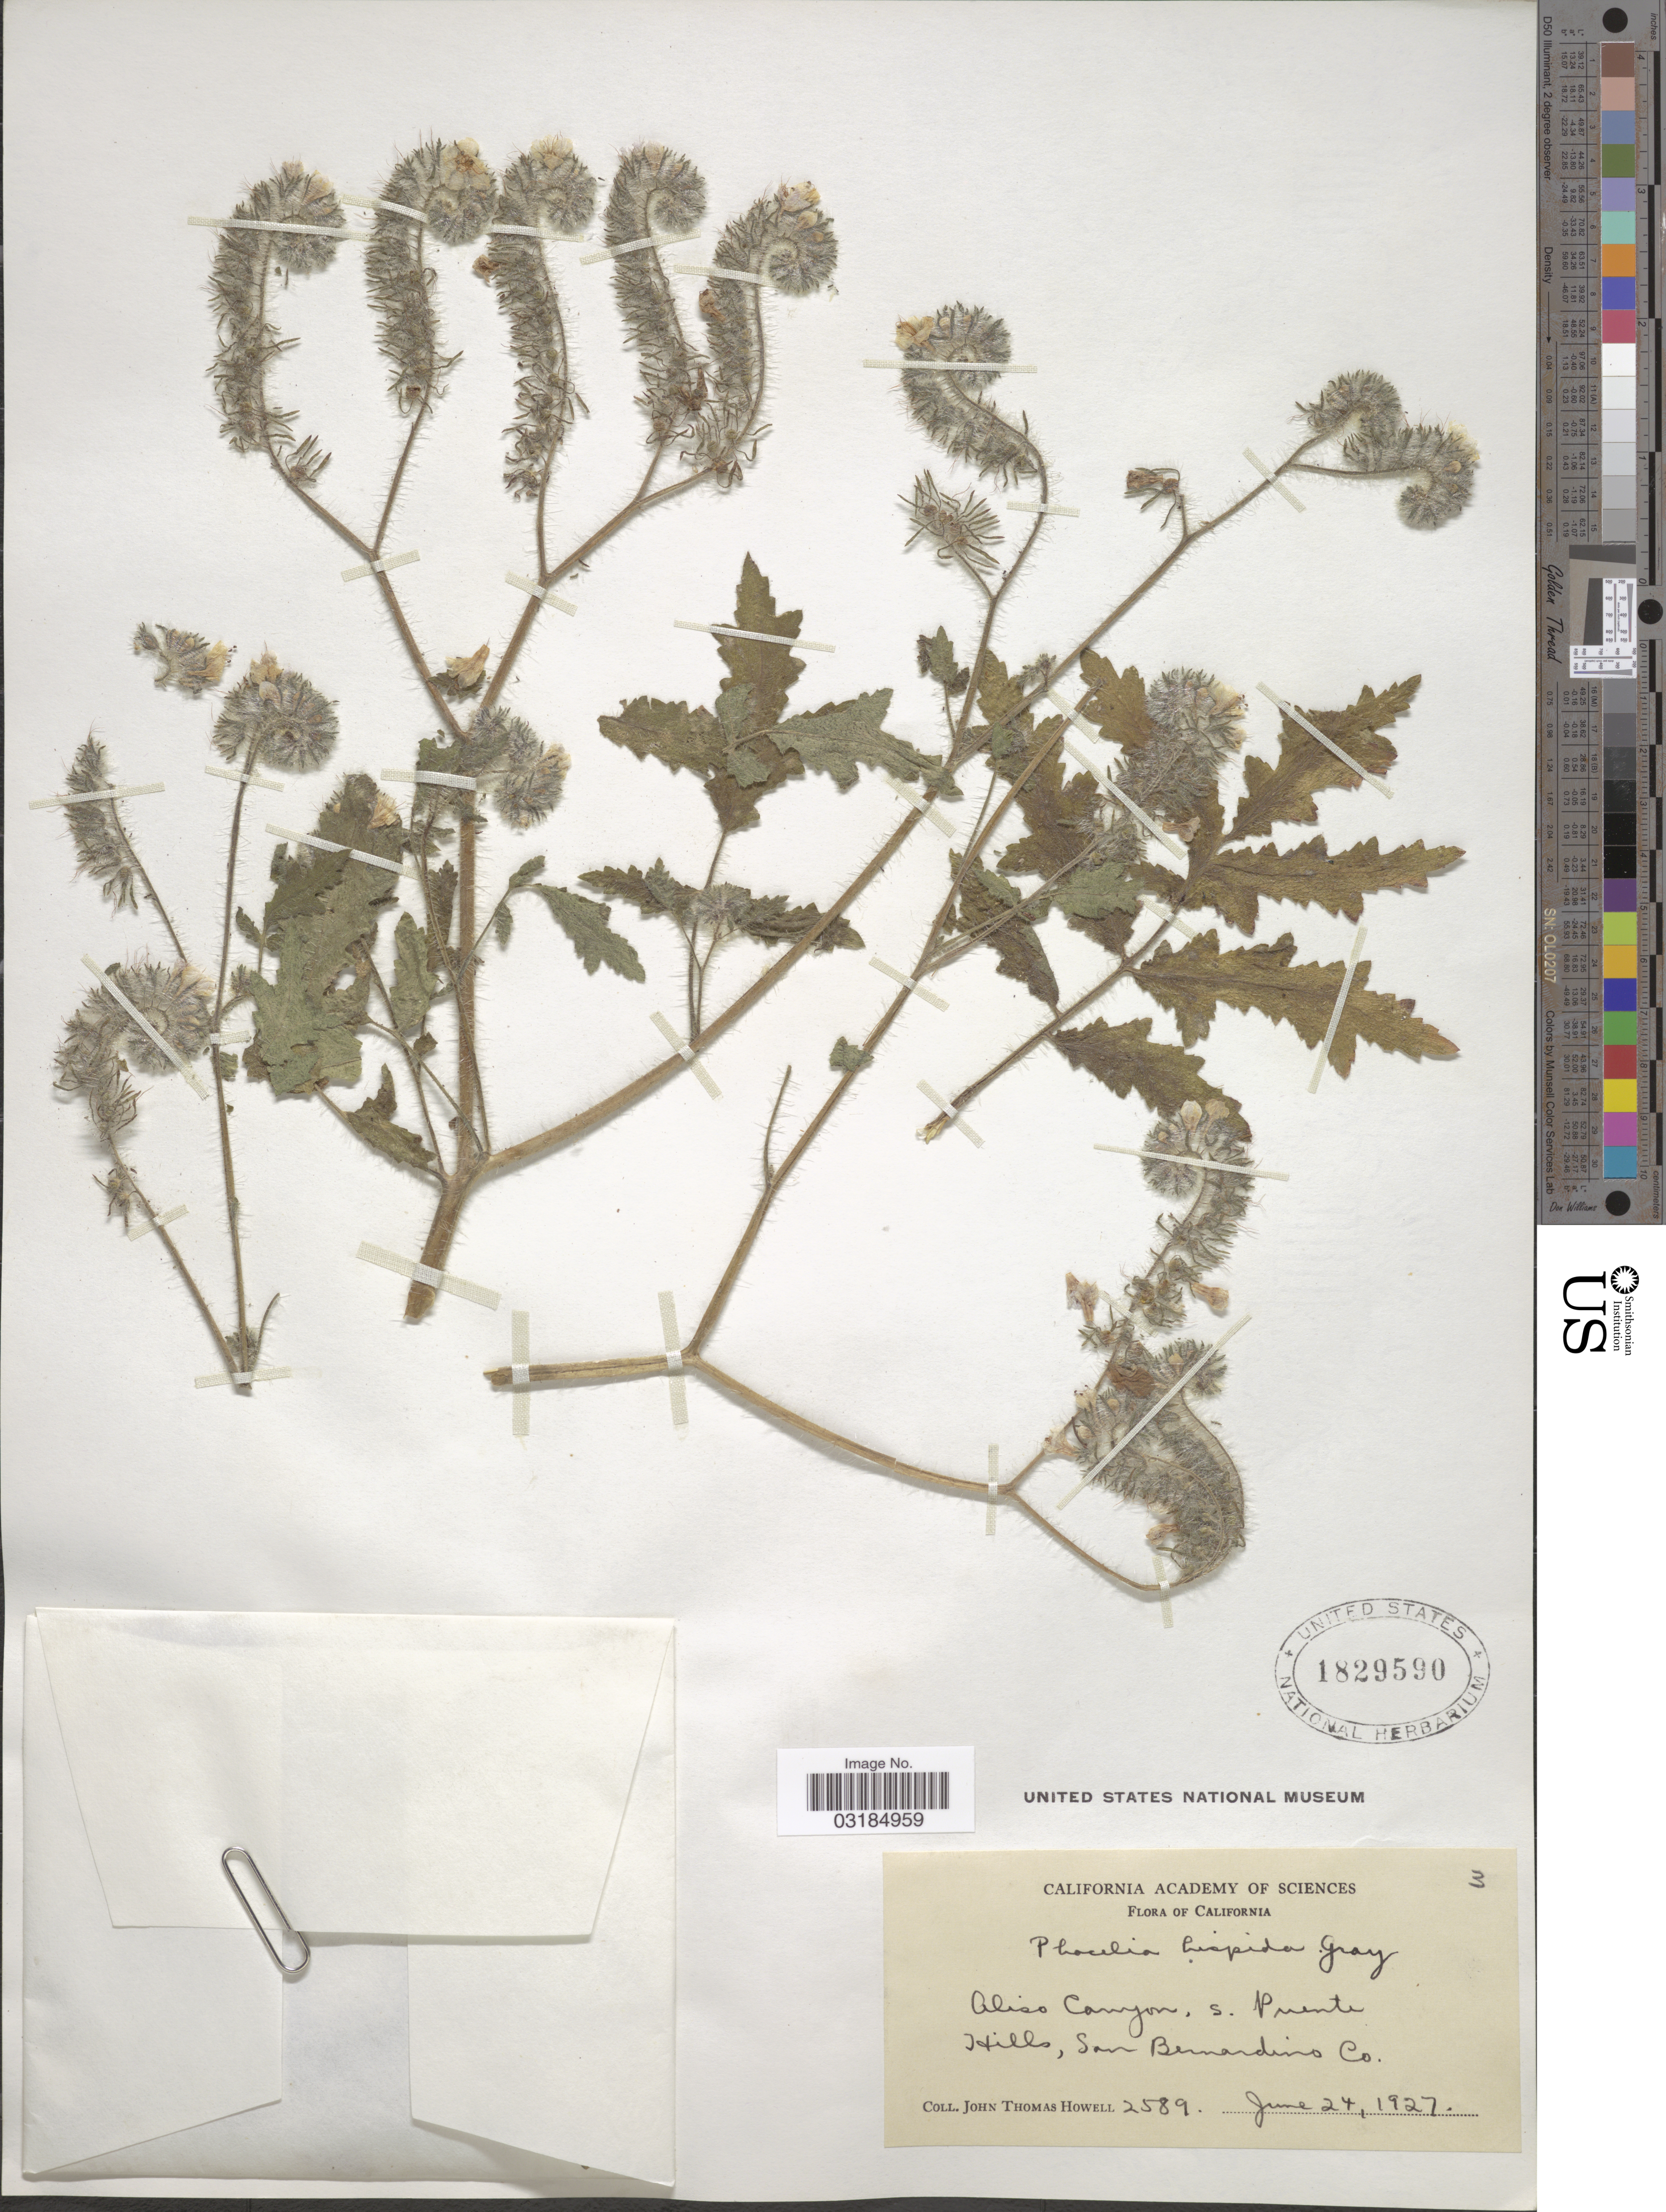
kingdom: Plantae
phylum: Tracheophyta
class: Magnoliopsida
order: Boraginales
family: Hydrophyllaceae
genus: Phacelia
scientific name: Phacelia cicutaria var. hispida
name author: (A. Gray) J.T. Howell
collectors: J. T. Howell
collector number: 2589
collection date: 1927-06-24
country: United States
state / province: California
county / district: San Bernardino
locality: Aliso Canyon, s. Puente Hills, San Bernardino Co.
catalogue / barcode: US 1829590